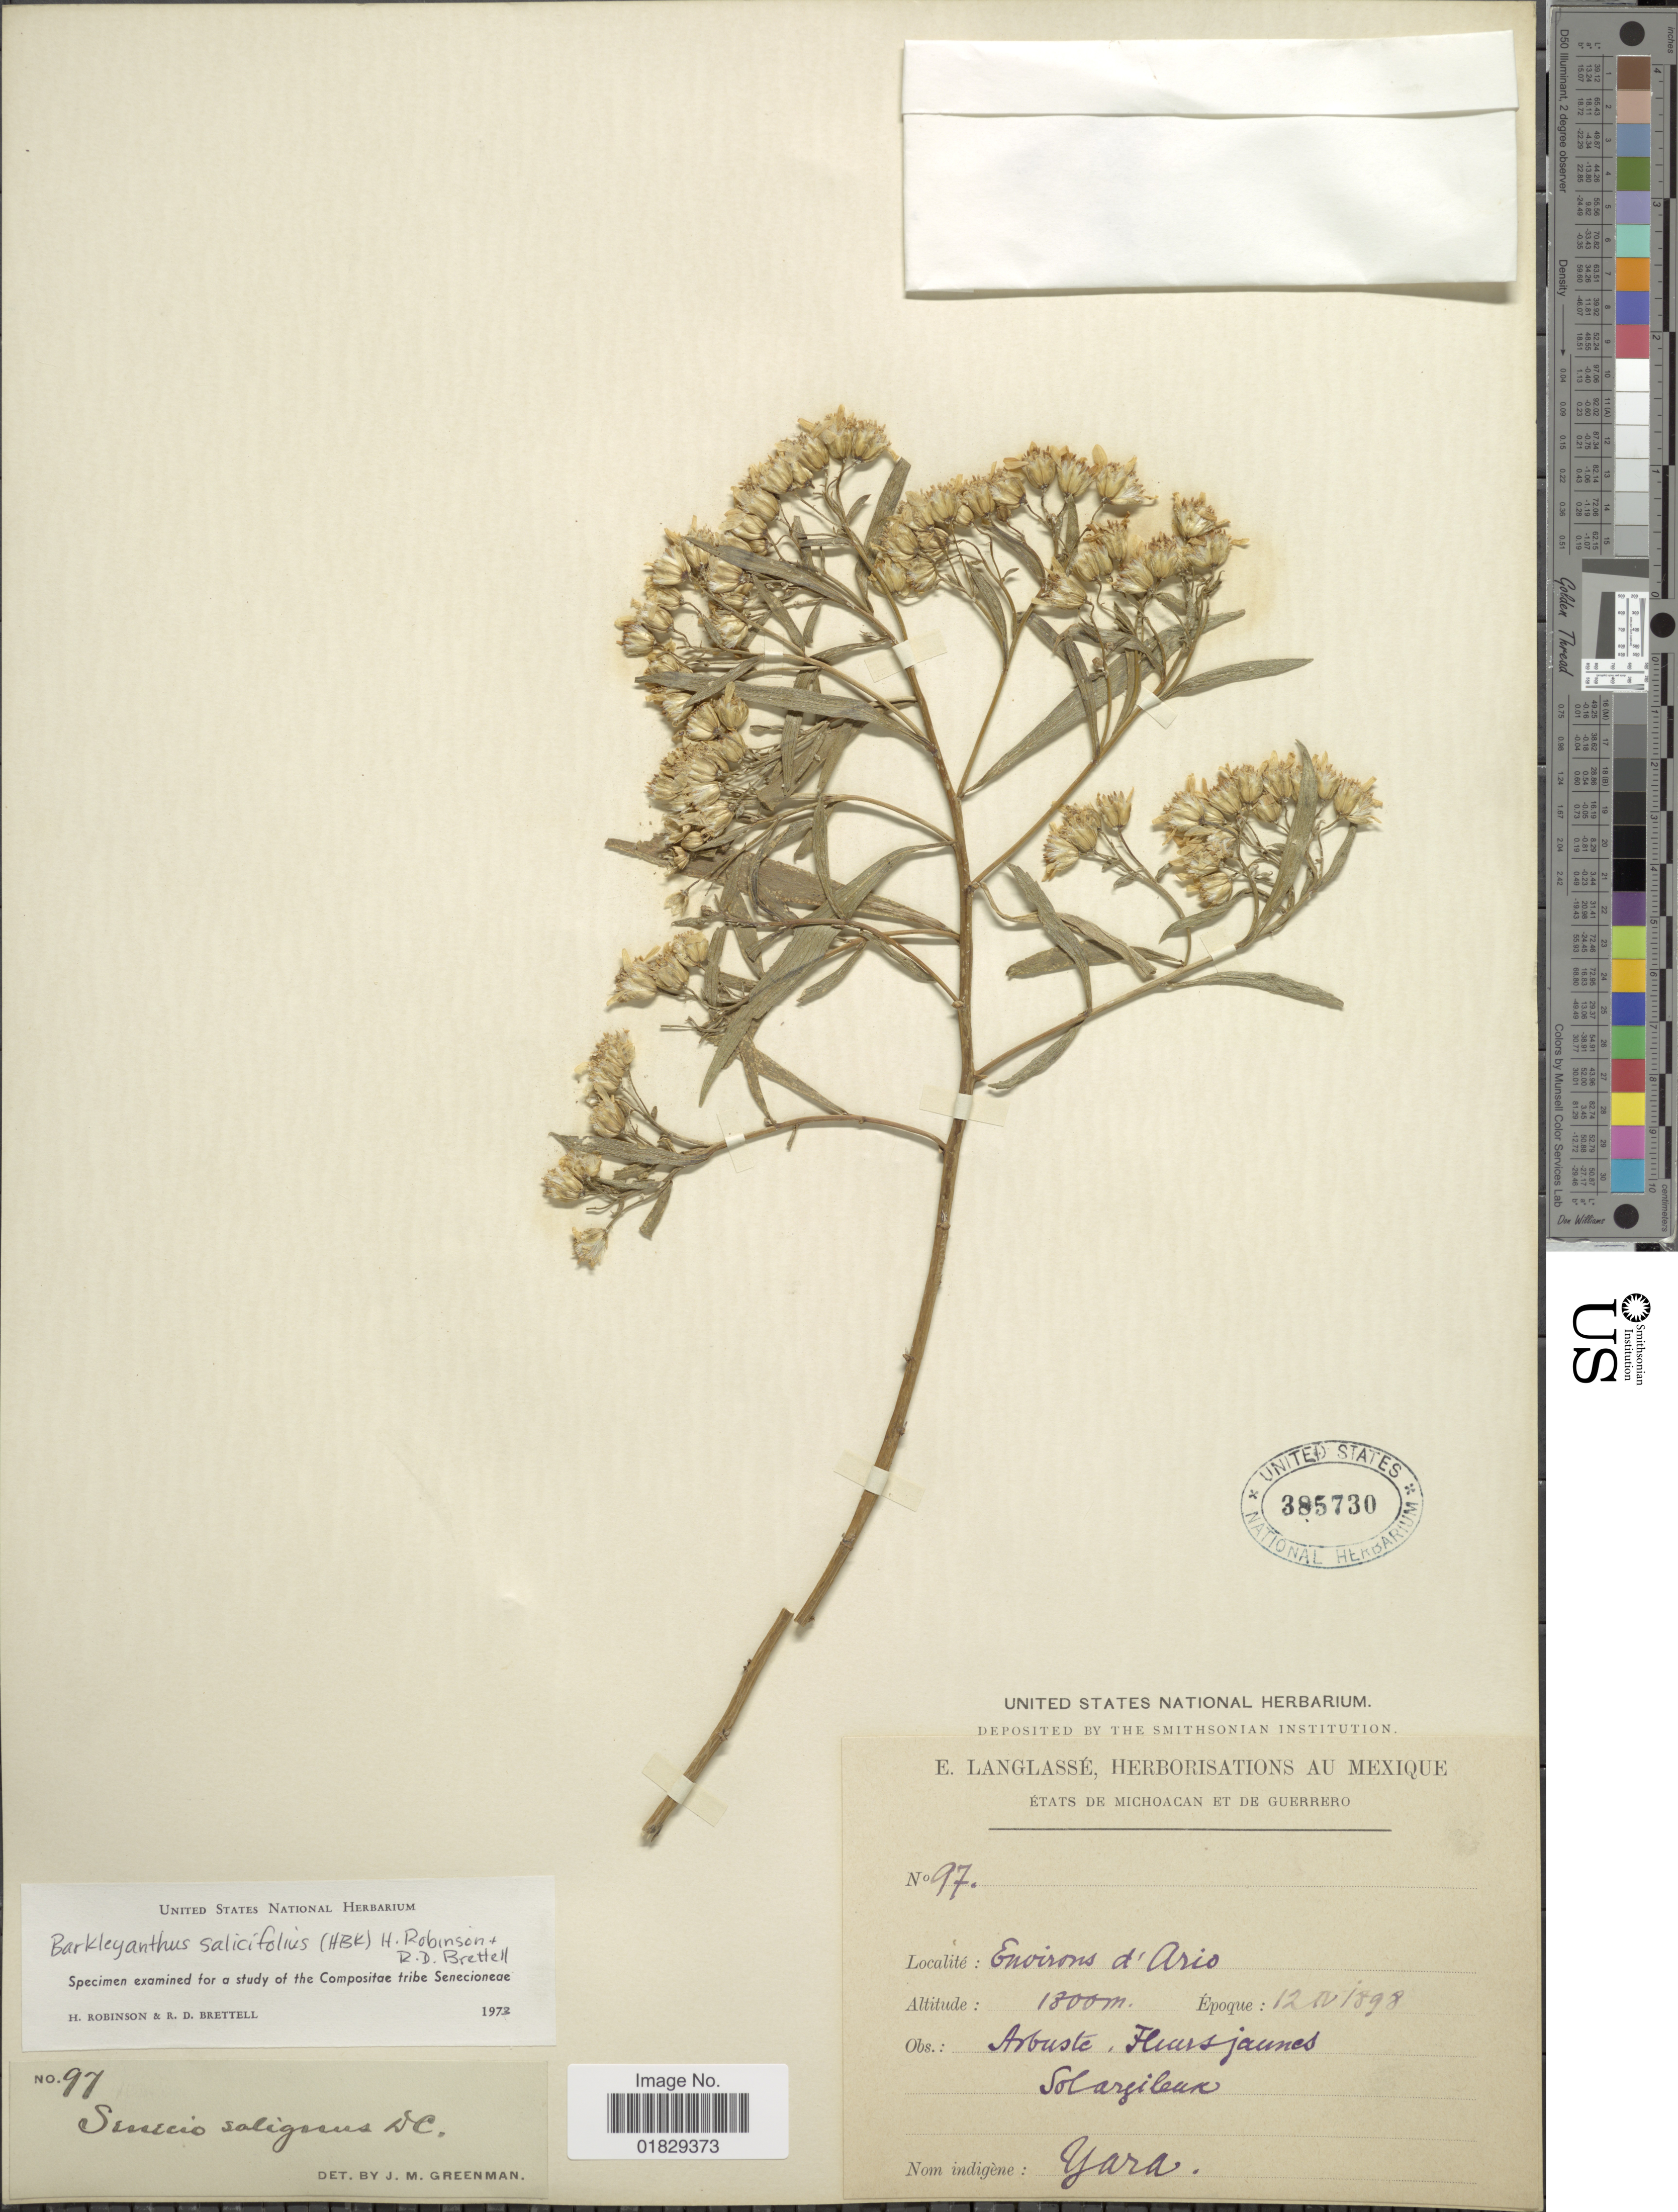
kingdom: Plantae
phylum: Tracheophyta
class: Magnoliopsida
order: Asterales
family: Asteraceae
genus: Barkleyanthus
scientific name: Barkleyanthus salicifolius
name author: (Kunth) H. Rob. & Brettell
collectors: E. Langlassé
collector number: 97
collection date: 1898-04-12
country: Mexico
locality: États de Michoacan et de Guerrero. Environs d'Ario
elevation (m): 1300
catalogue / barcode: US 385730